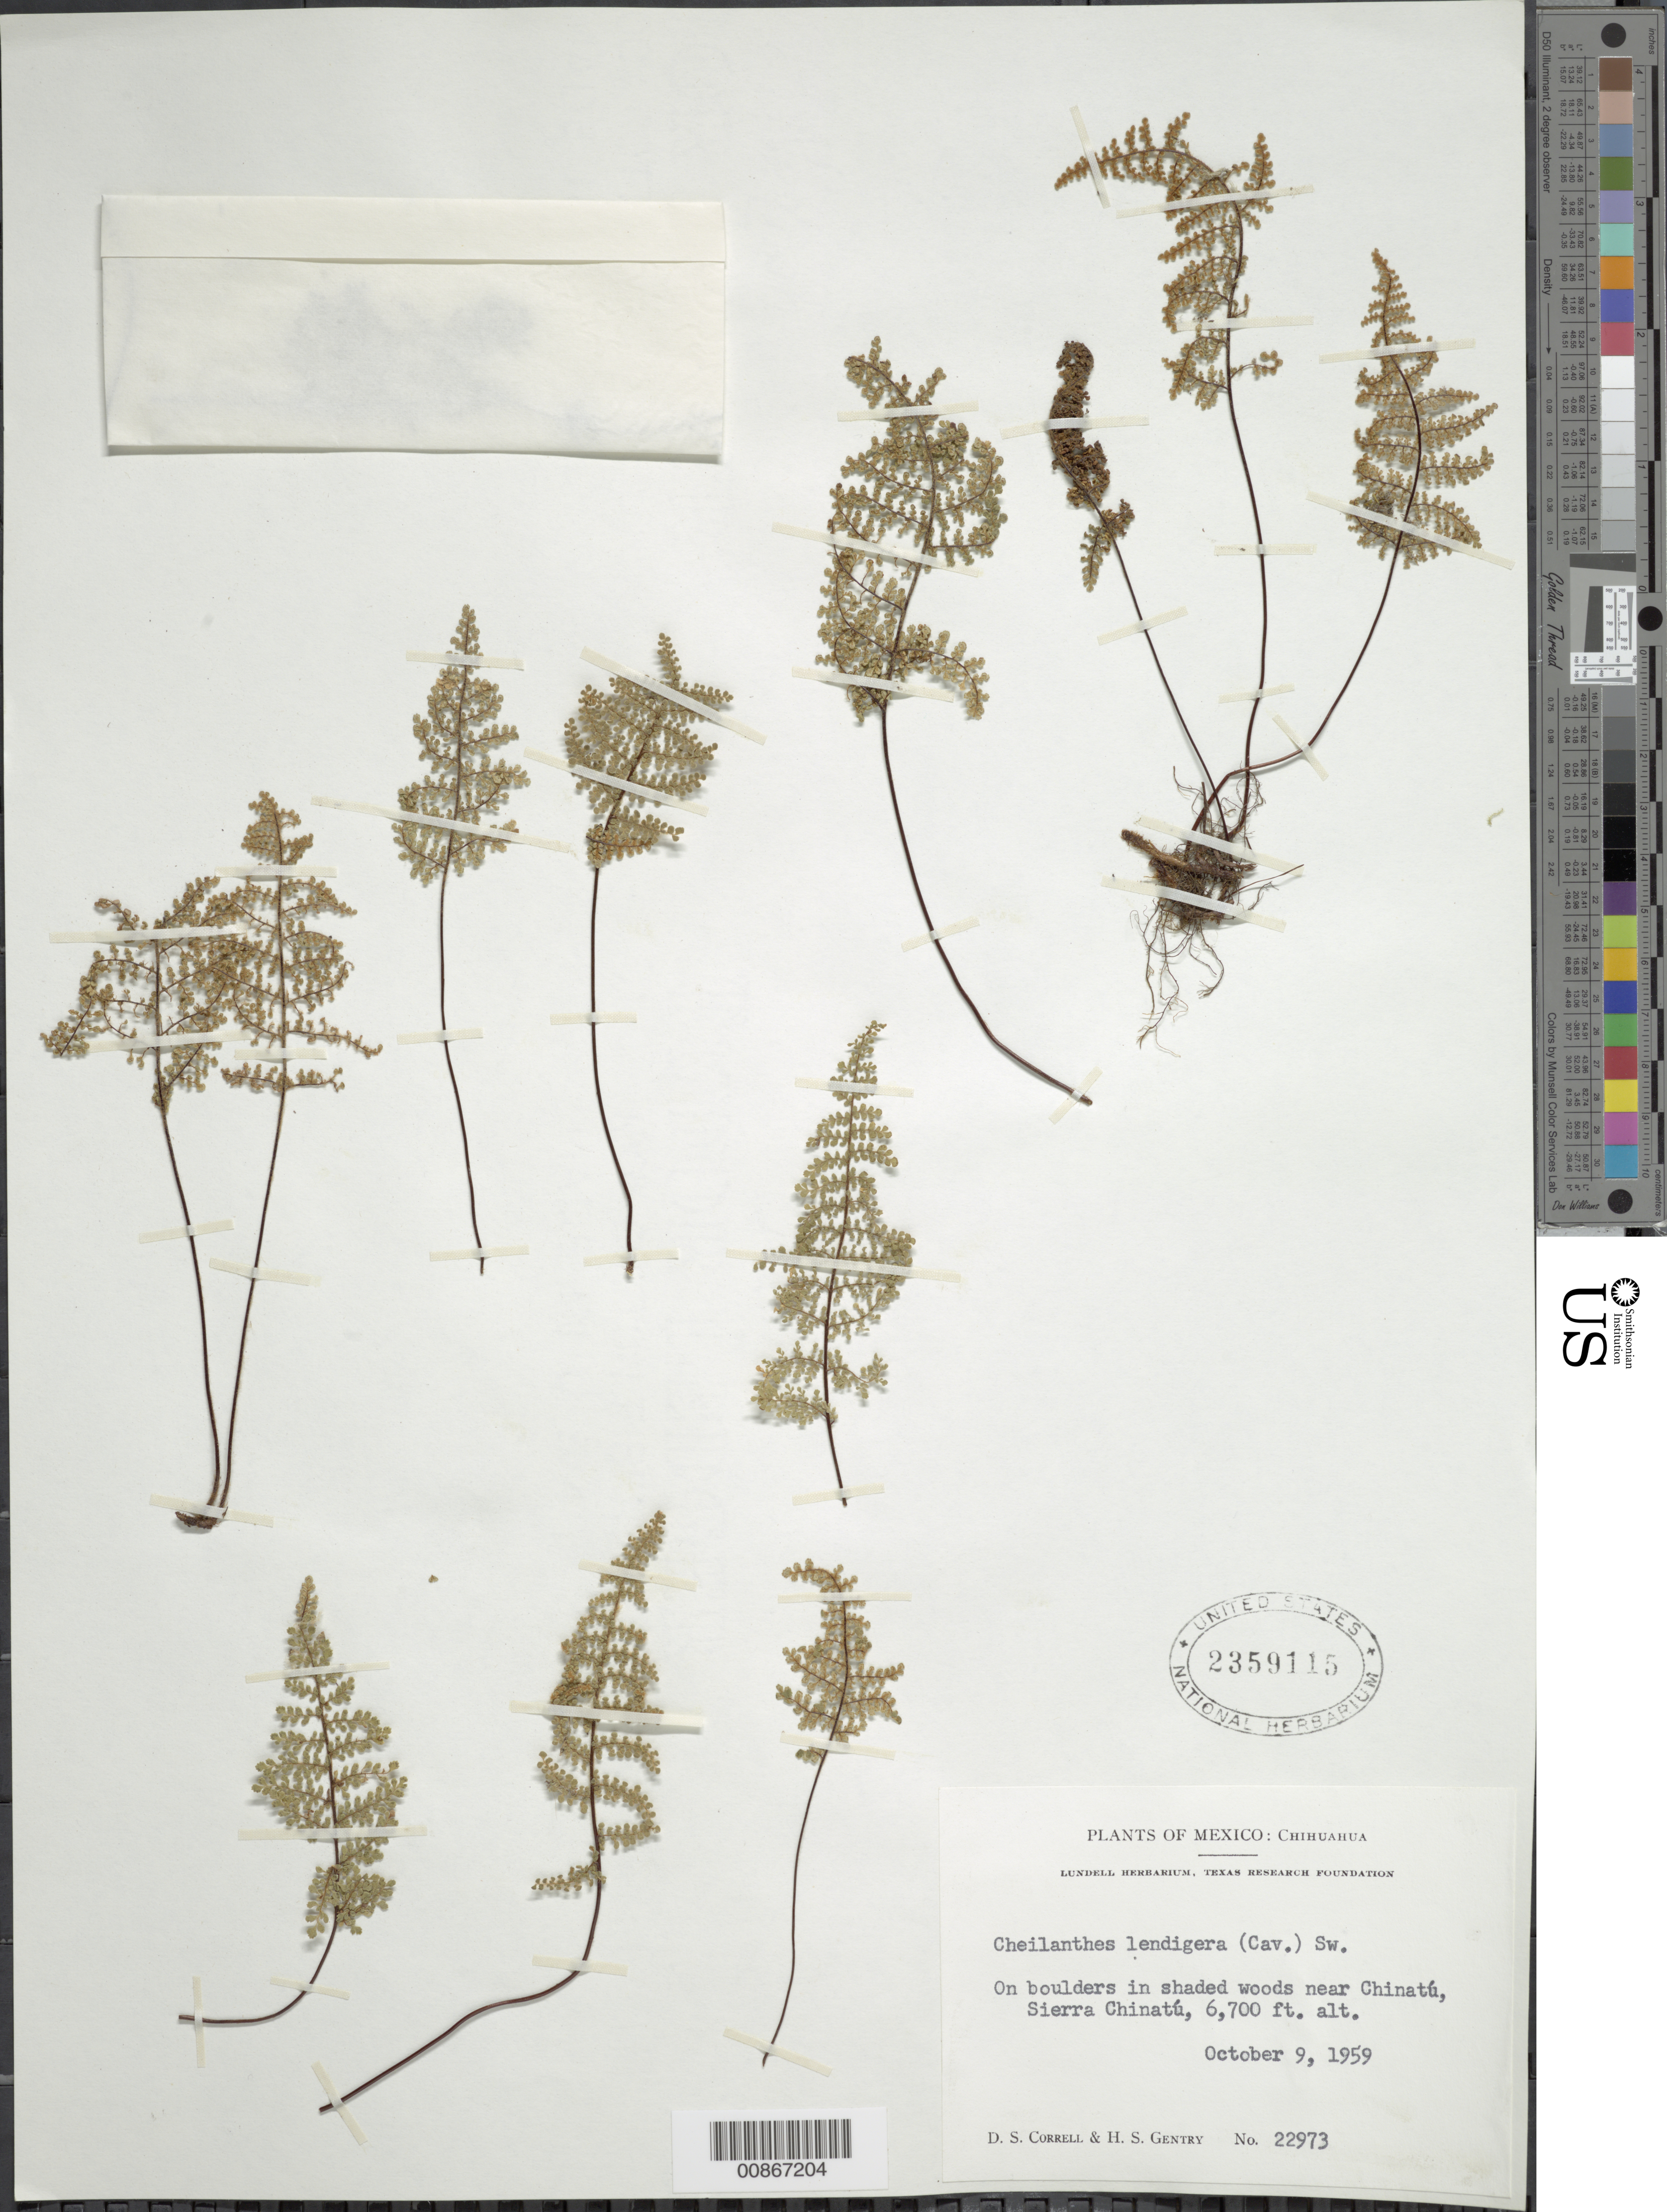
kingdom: Plantae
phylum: Tracheophyta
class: Polypodiopsida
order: Polypodiales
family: Pteridaceae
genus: Myriopteris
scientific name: Myriopteris lendigera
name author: (Cav.) J. Sm.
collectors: D. S. Correll & H. S. Gentry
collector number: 22973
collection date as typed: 09 Oct 1959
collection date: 1959-10-09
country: Mexico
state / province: Chihuahua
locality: Woods near Chinatú, Sierra Chinatú.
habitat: On boulders in shaded woods.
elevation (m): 2042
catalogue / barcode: US 2359115